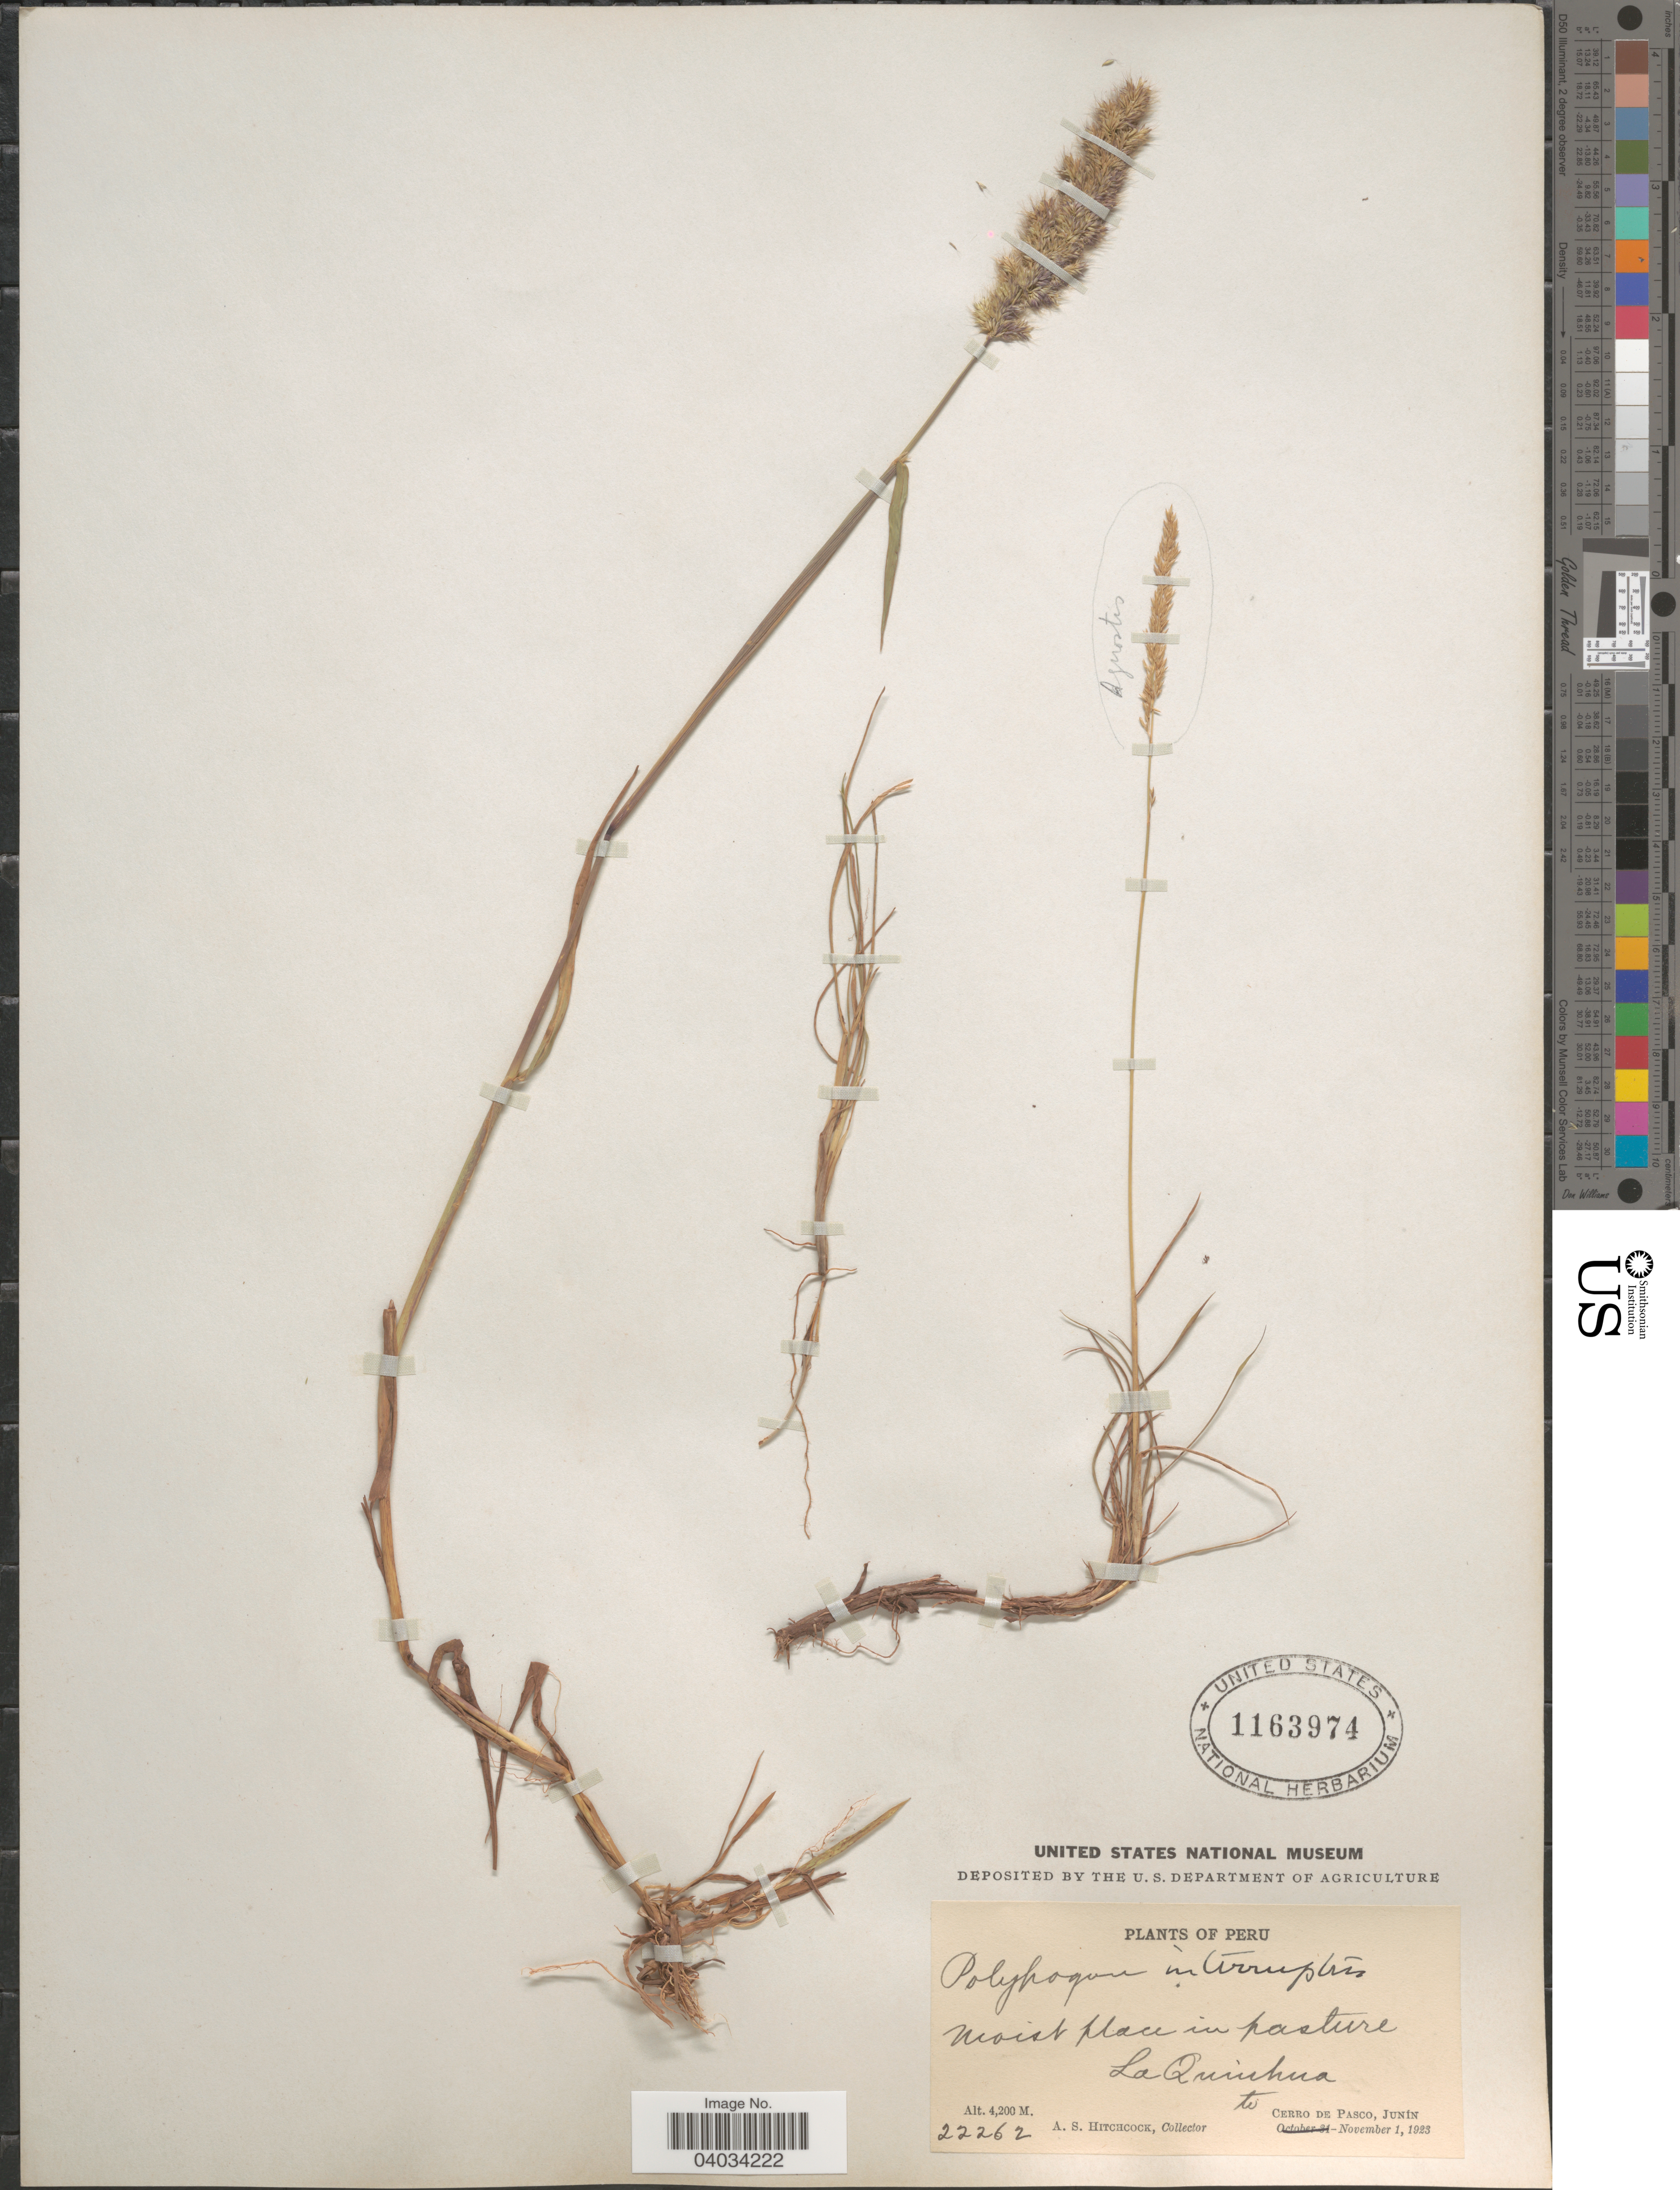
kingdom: Plantae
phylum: Tracheophyta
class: Liliopsida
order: Poales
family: Poaceae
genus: Polypogon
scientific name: Polypogon interruptus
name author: Kunth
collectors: A. S. Hitchcock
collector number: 22262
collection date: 1923-11-01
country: Peru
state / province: Junín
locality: La Quinhua to Cerro de Pasco.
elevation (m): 4200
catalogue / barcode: US 1163974